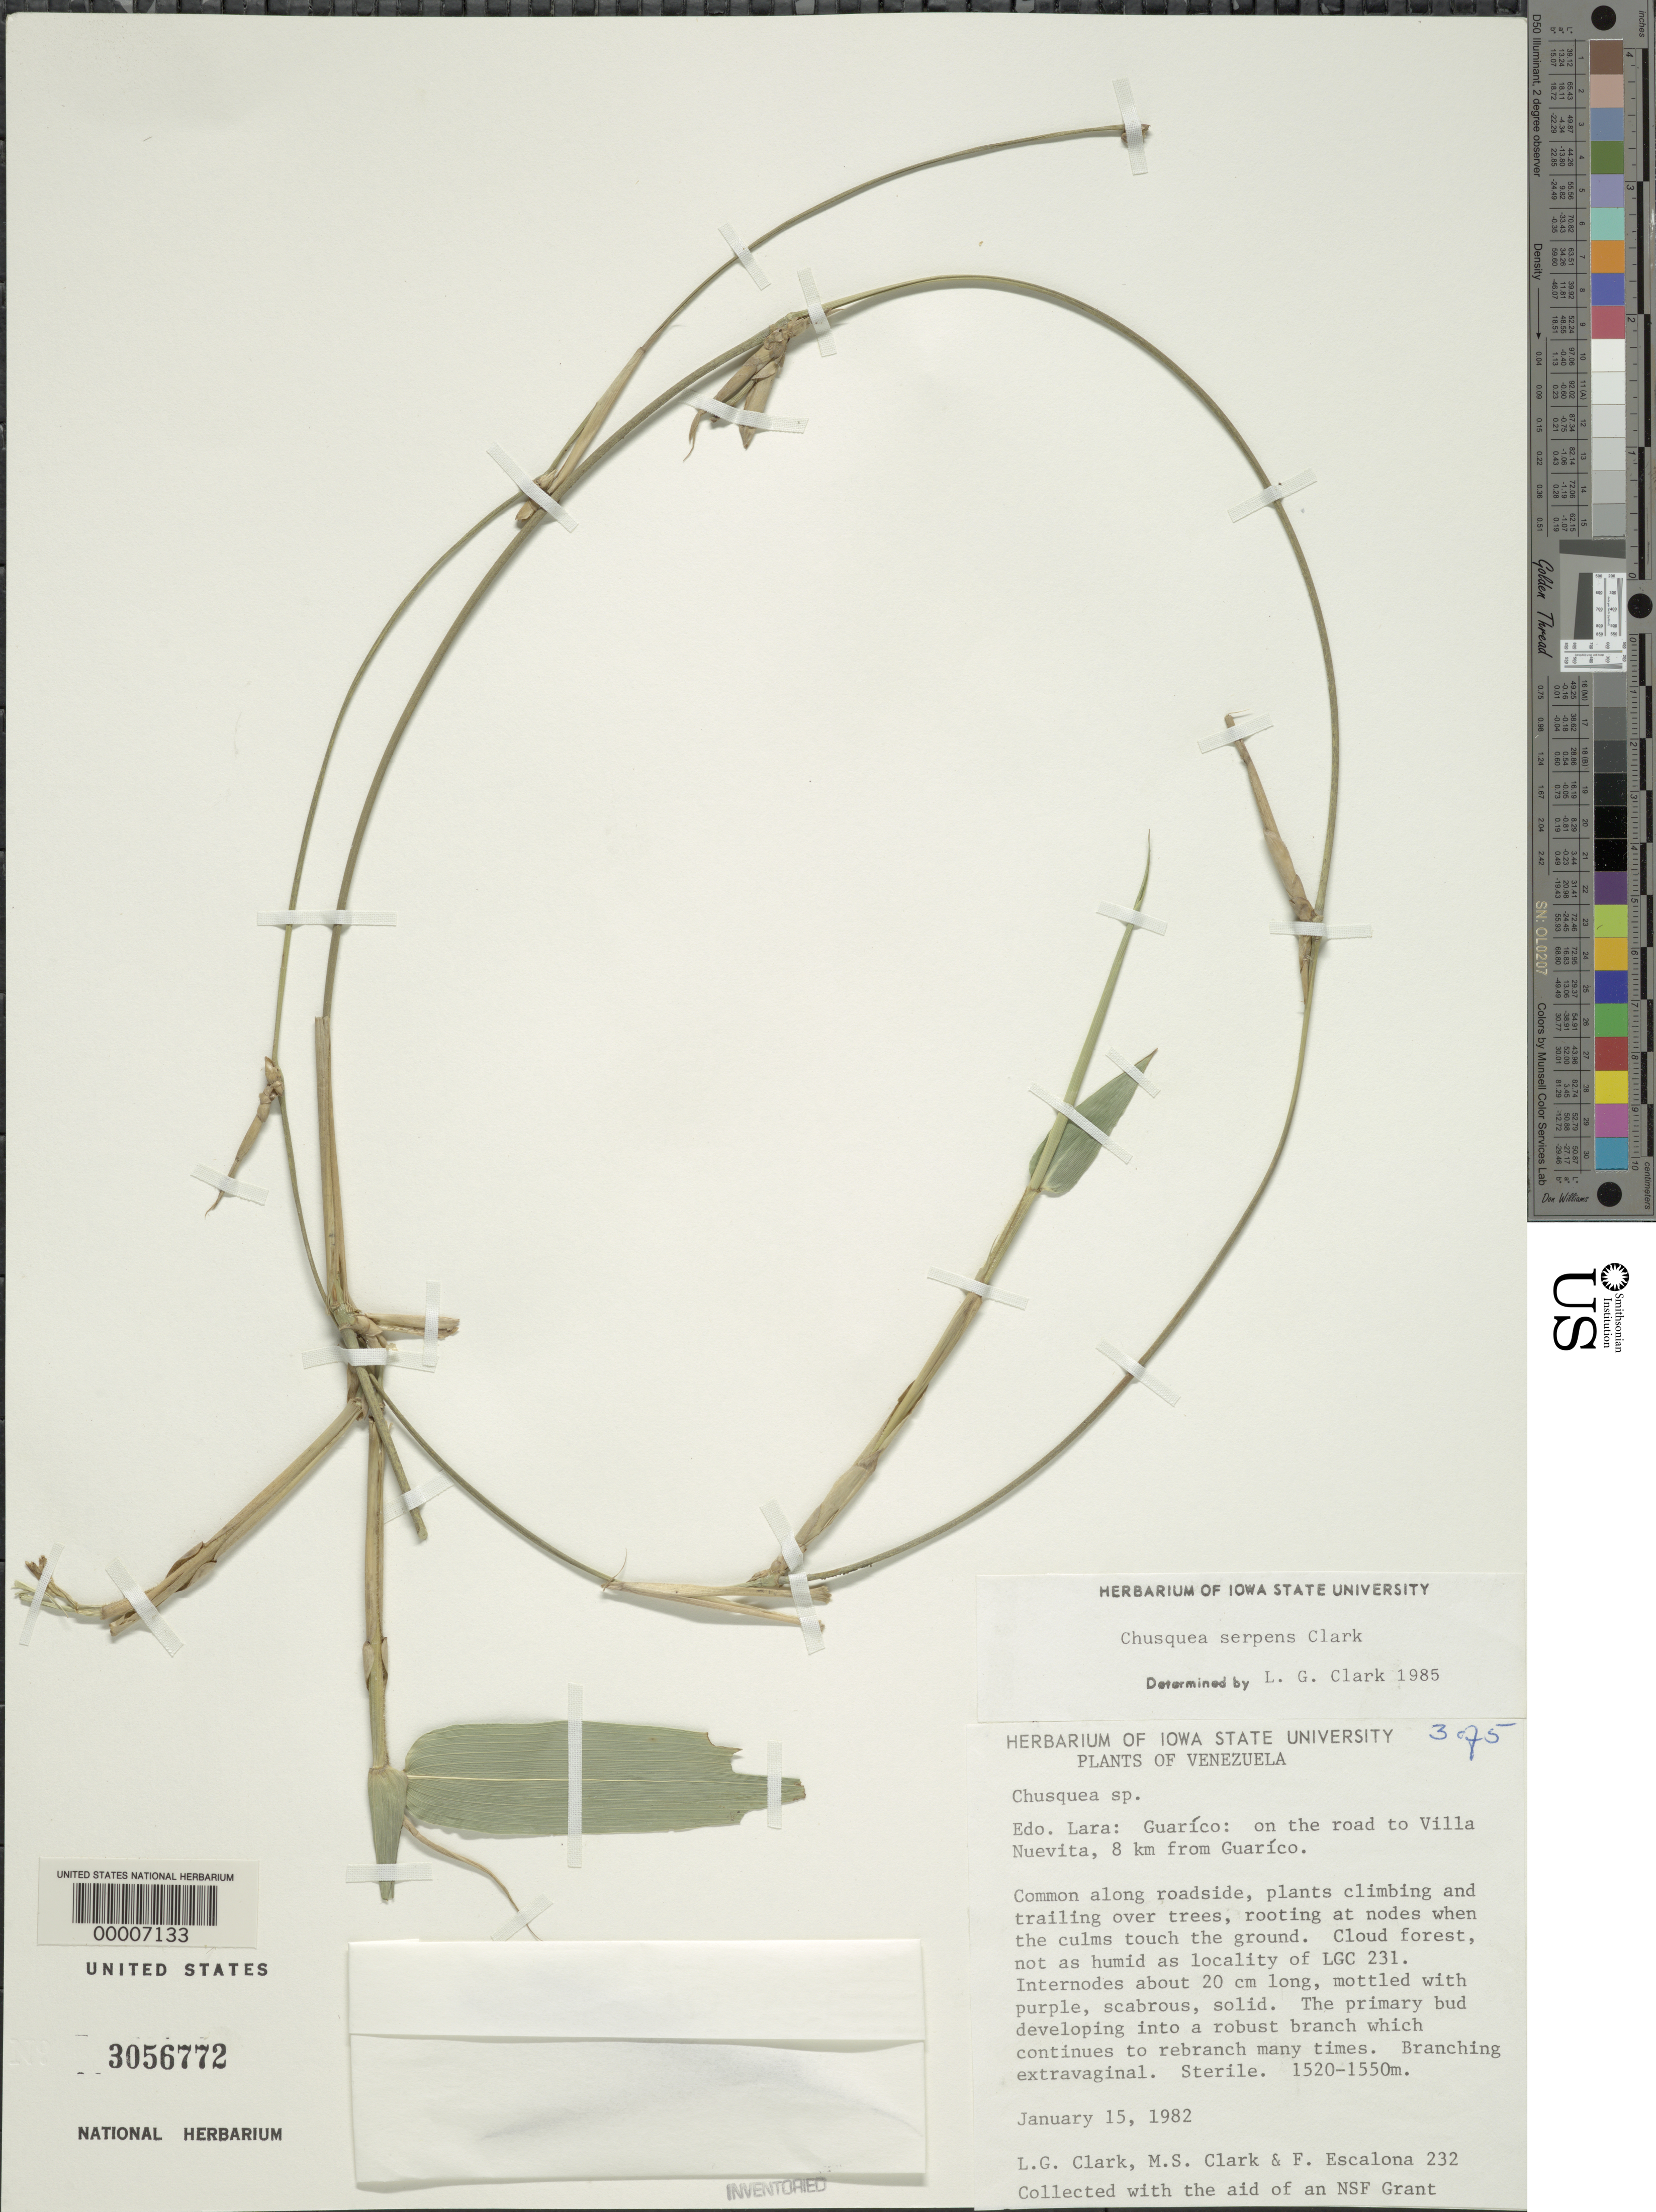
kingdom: Plantae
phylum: Tracheophyta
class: Liliopsida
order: Poales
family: Poaceae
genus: Chusquea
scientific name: Chusquea serpens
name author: L.G. Clark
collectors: L. G. Clark, M. S. Clark & F. Escalona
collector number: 232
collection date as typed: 15 Jan 1982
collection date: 1982-01-15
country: Venezuela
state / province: Lara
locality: Guarico, villa nuevita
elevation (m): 1520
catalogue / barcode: US 3056772